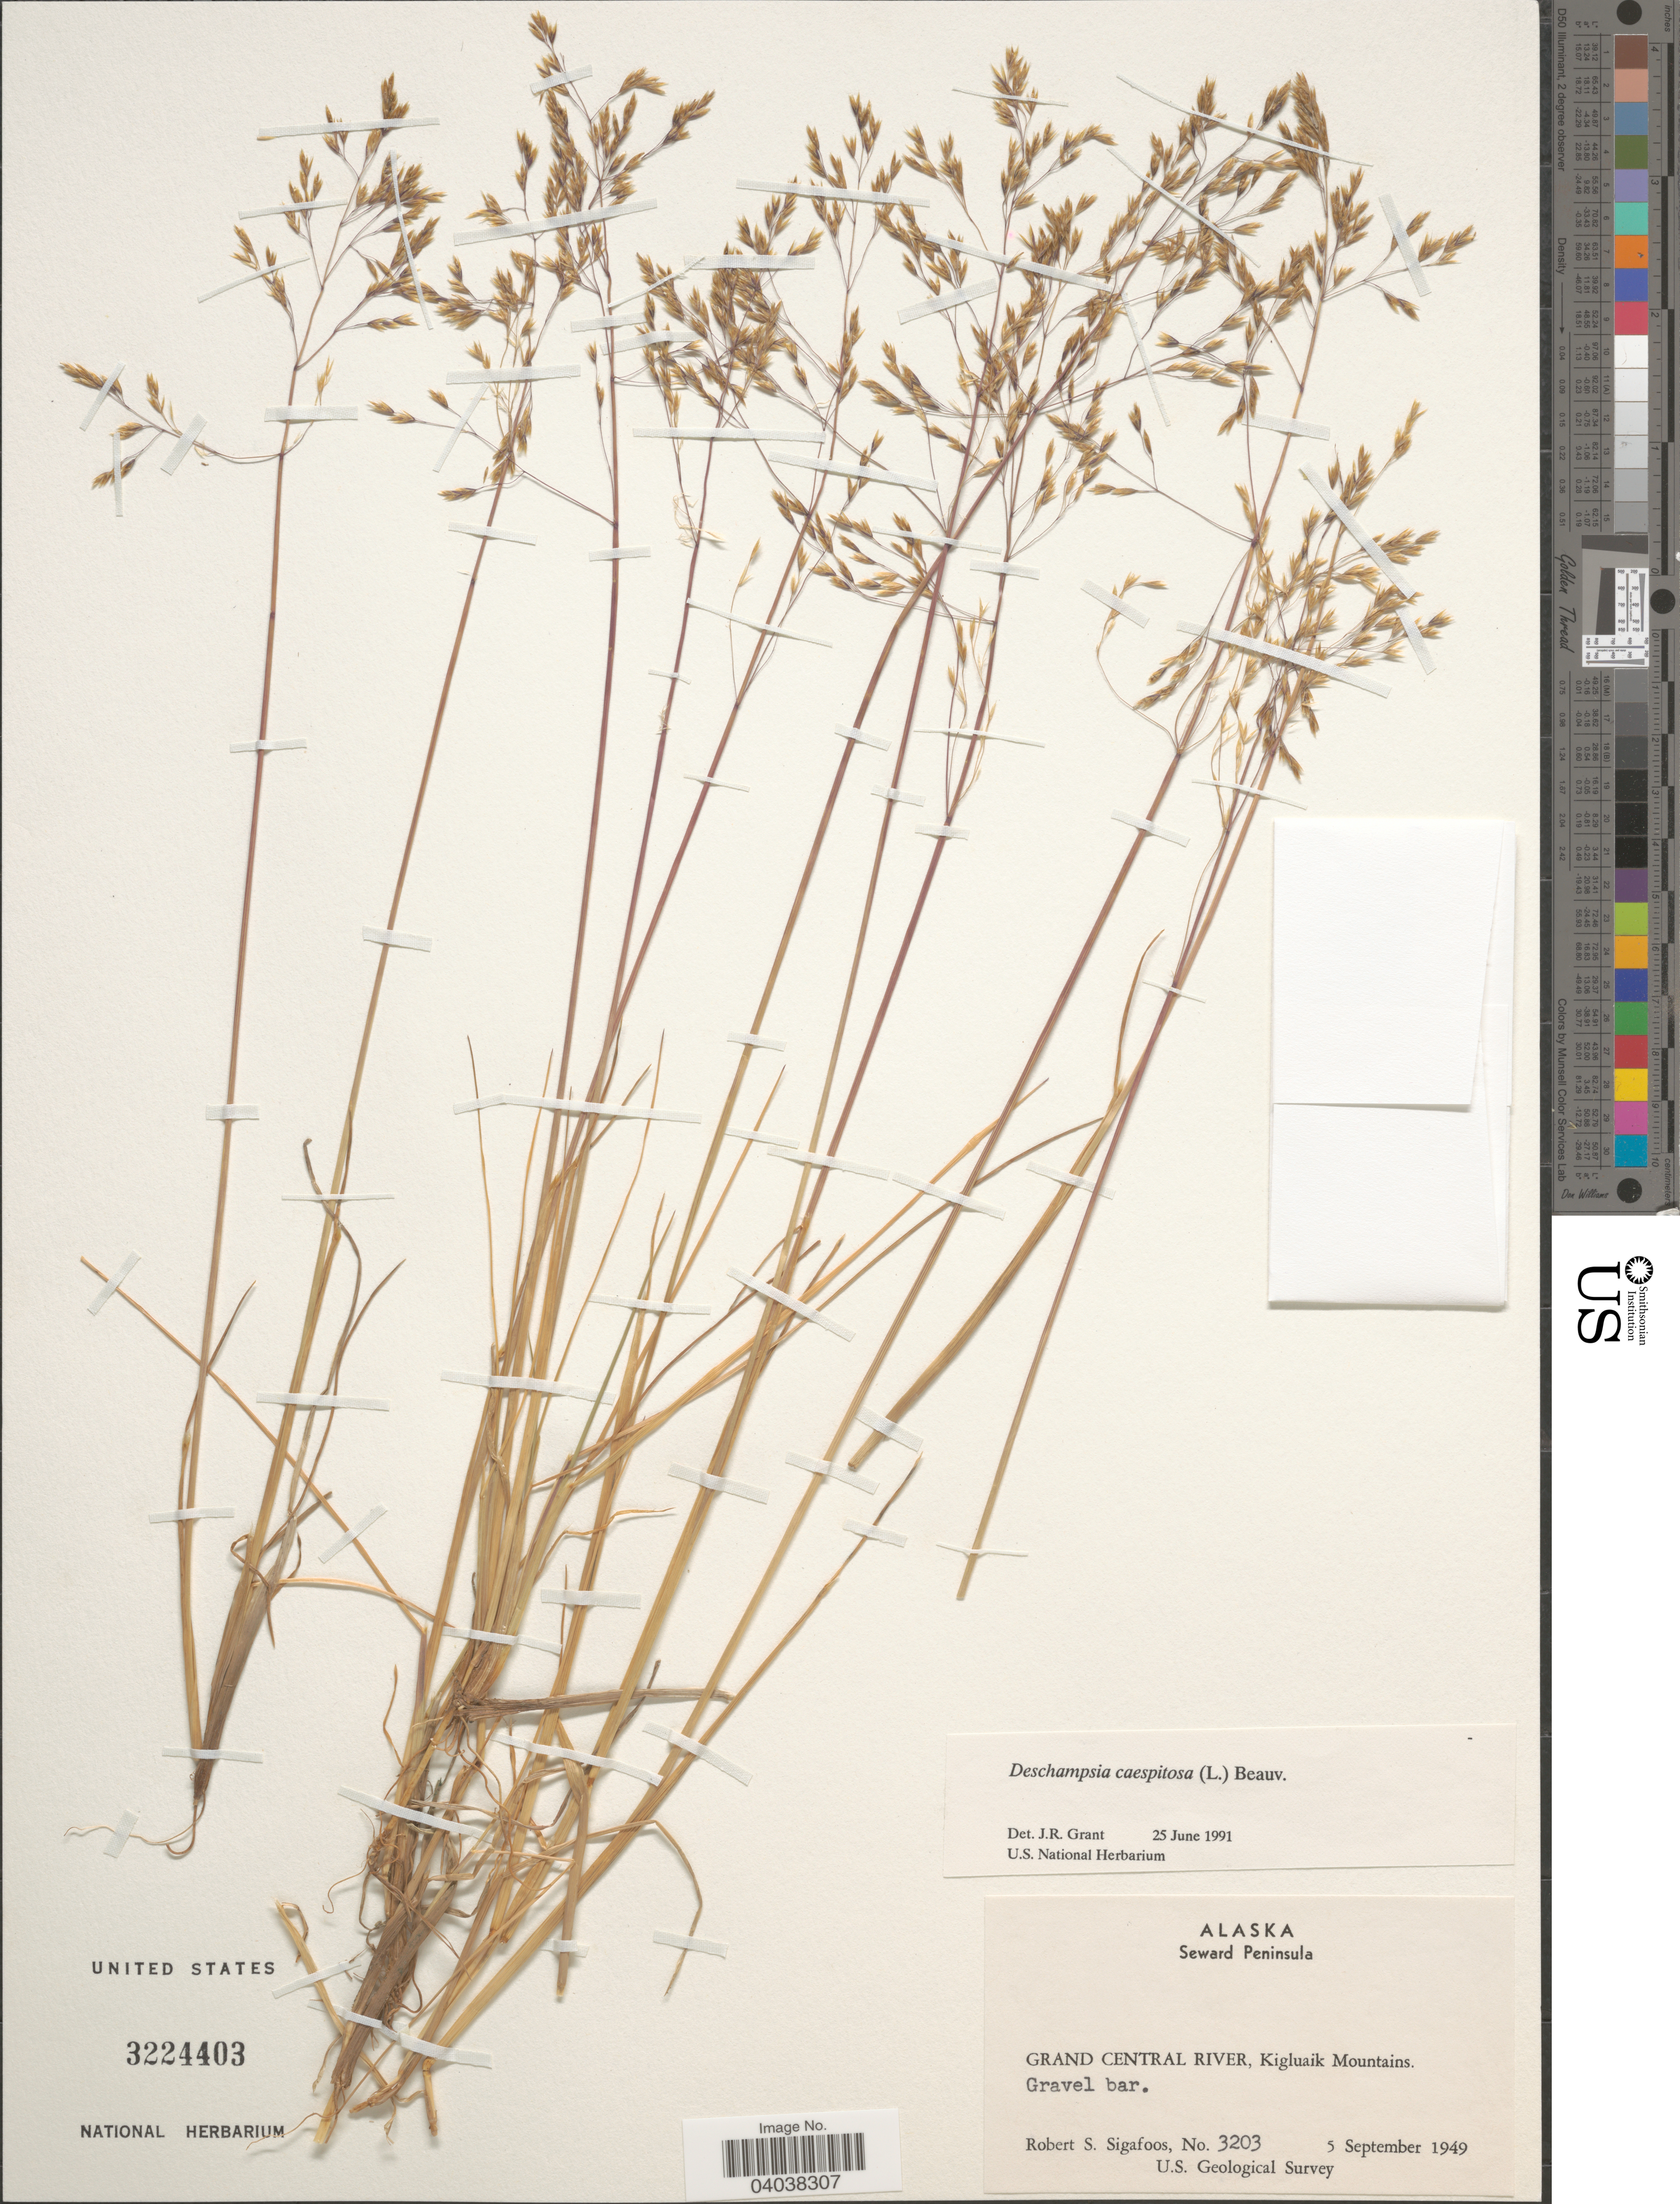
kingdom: Plantae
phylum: Tracheophyta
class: Liliopsida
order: Poales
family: Poaceae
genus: Deschampsia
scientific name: Deschampsia cespitosa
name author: (L.) P. Beauv.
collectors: R. Sigafoos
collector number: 3203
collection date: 1949-09-05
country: United States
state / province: Alaska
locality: Seward Peninsula. Grand Central River, Kigluaik Mountains.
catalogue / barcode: US 3224403